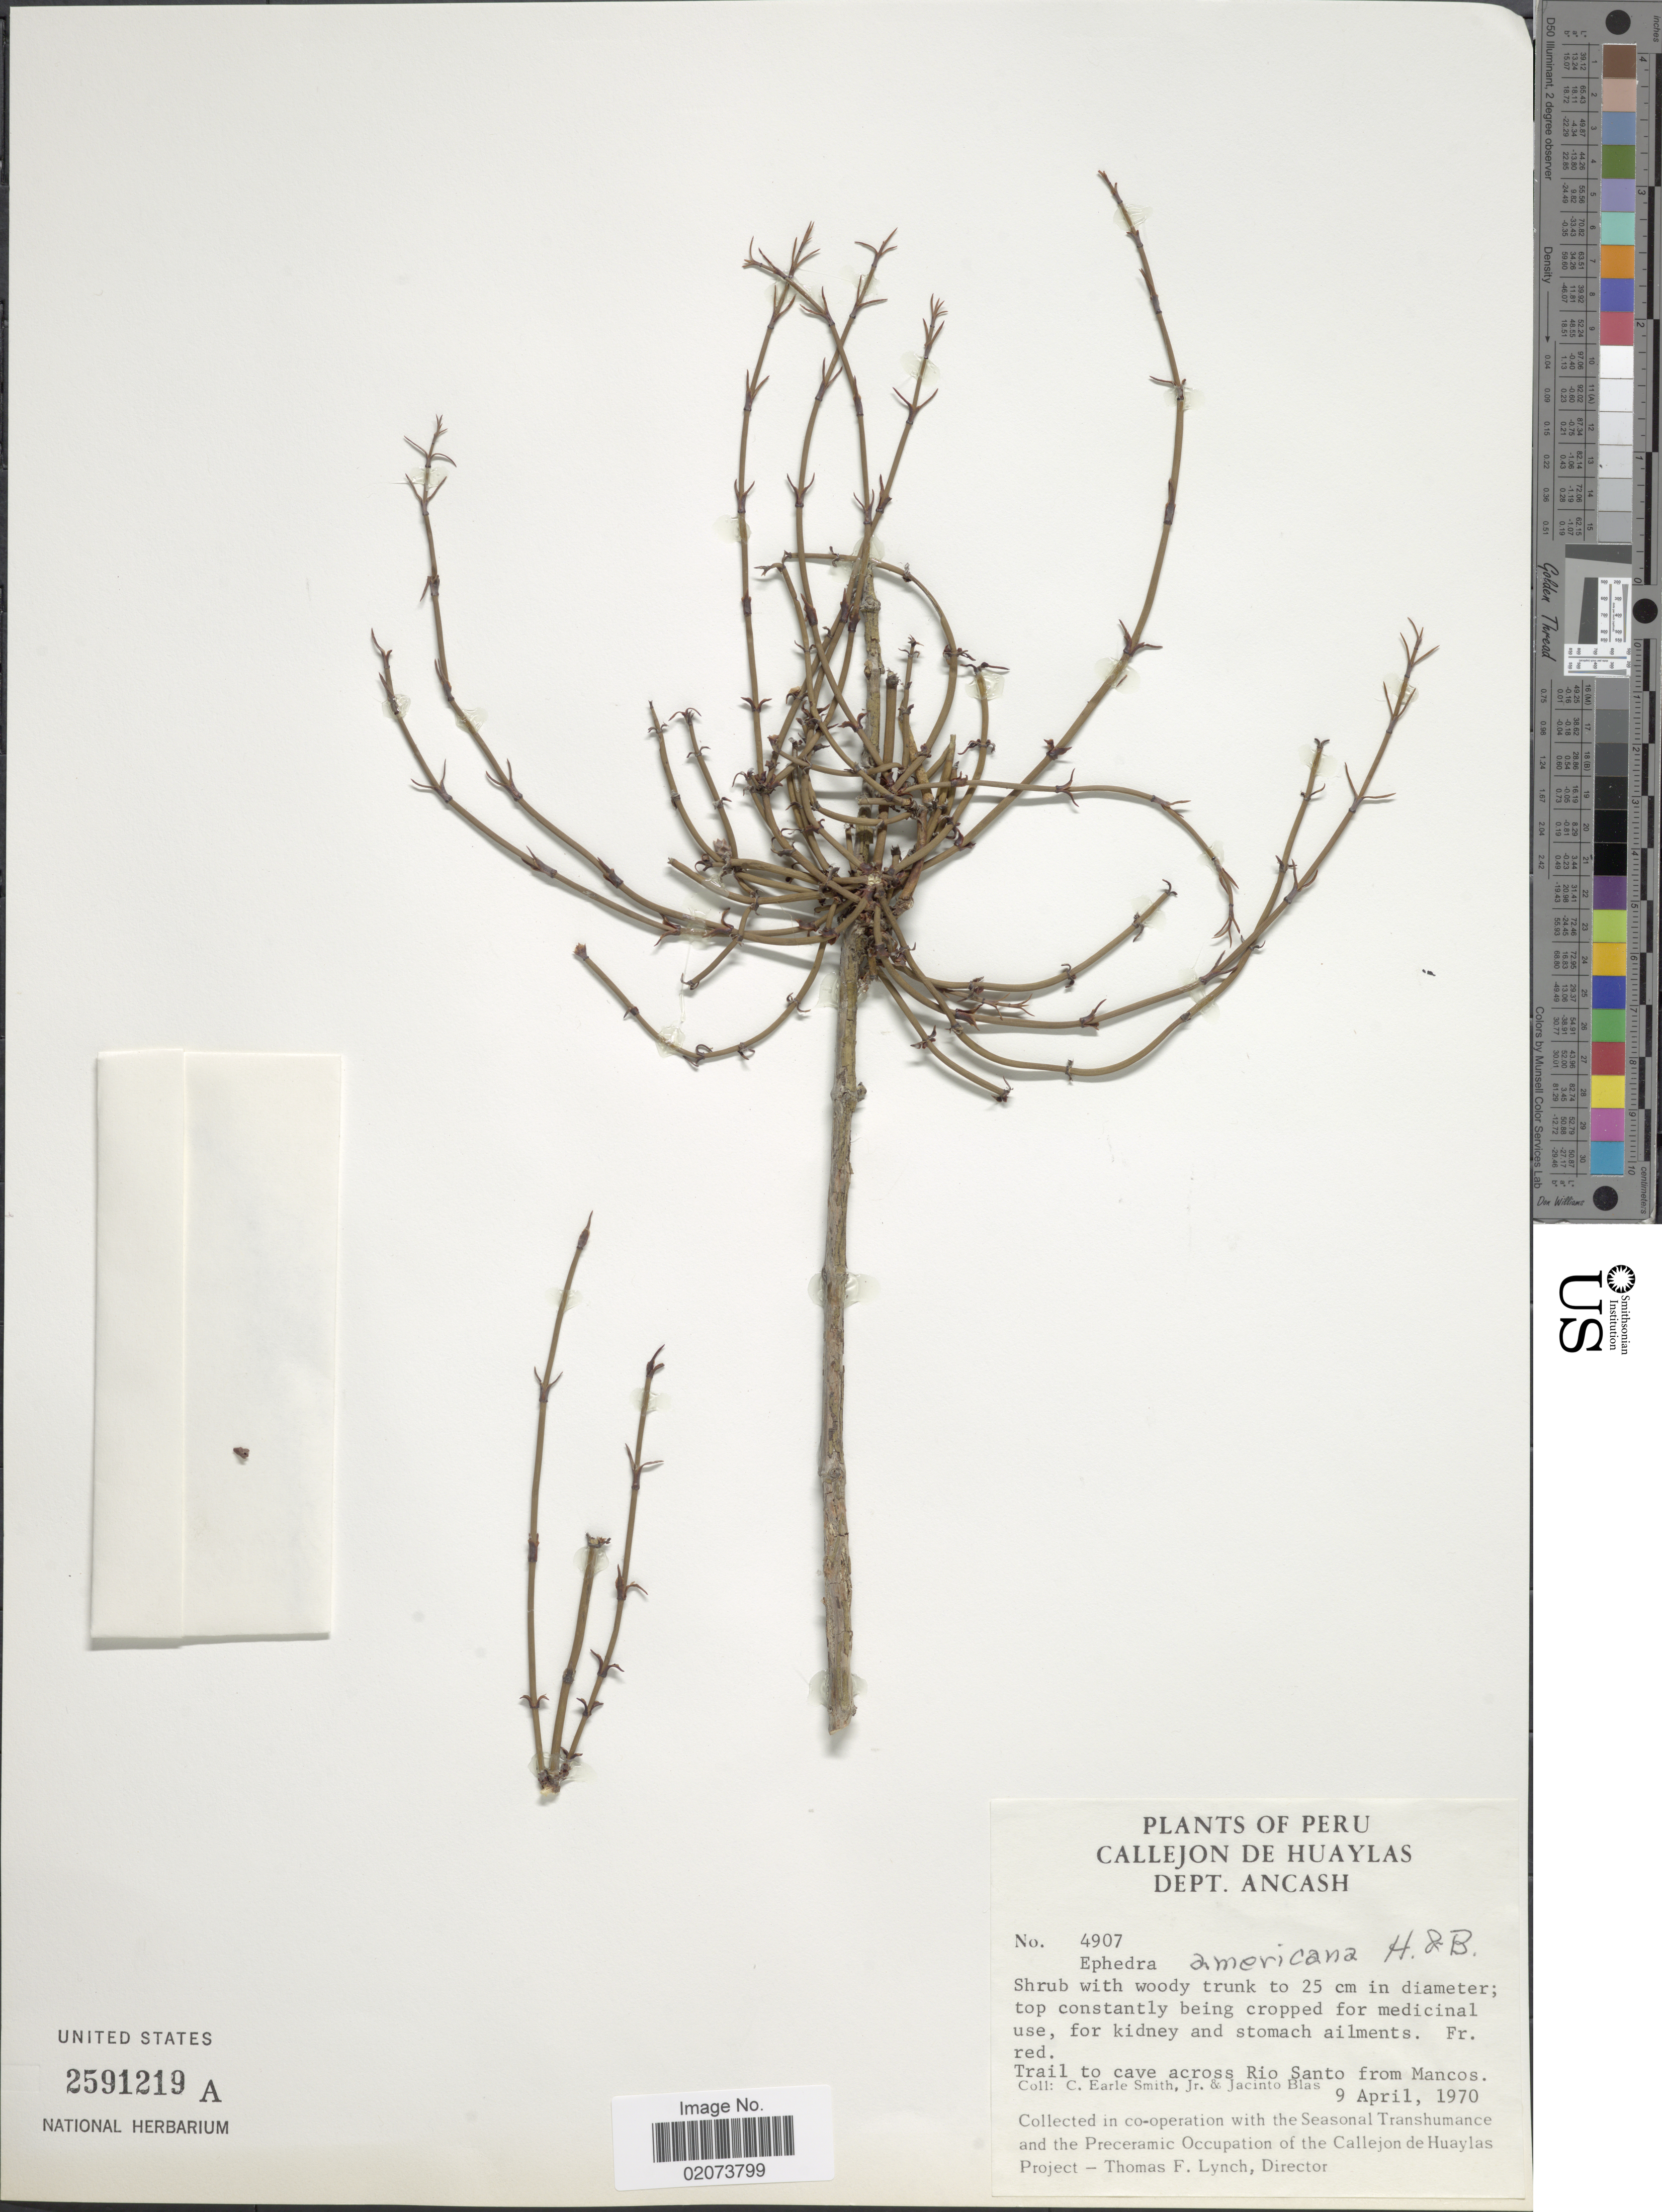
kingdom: Plantae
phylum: Tracheophyta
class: Gnetopsida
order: Ephedrales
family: Ephedraceae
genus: Ephedra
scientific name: Ephedra americana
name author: Humb. & Bonpl. ex Willd.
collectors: C. E. Smith Jr. & J. Blas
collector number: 4907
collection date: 1970-04-09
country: Peru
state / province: Ancash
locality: Callejomn de Huaylas, Dept. Ancash, Trail to cave across Rio Santo from Mancos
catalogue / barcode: US 2591219A